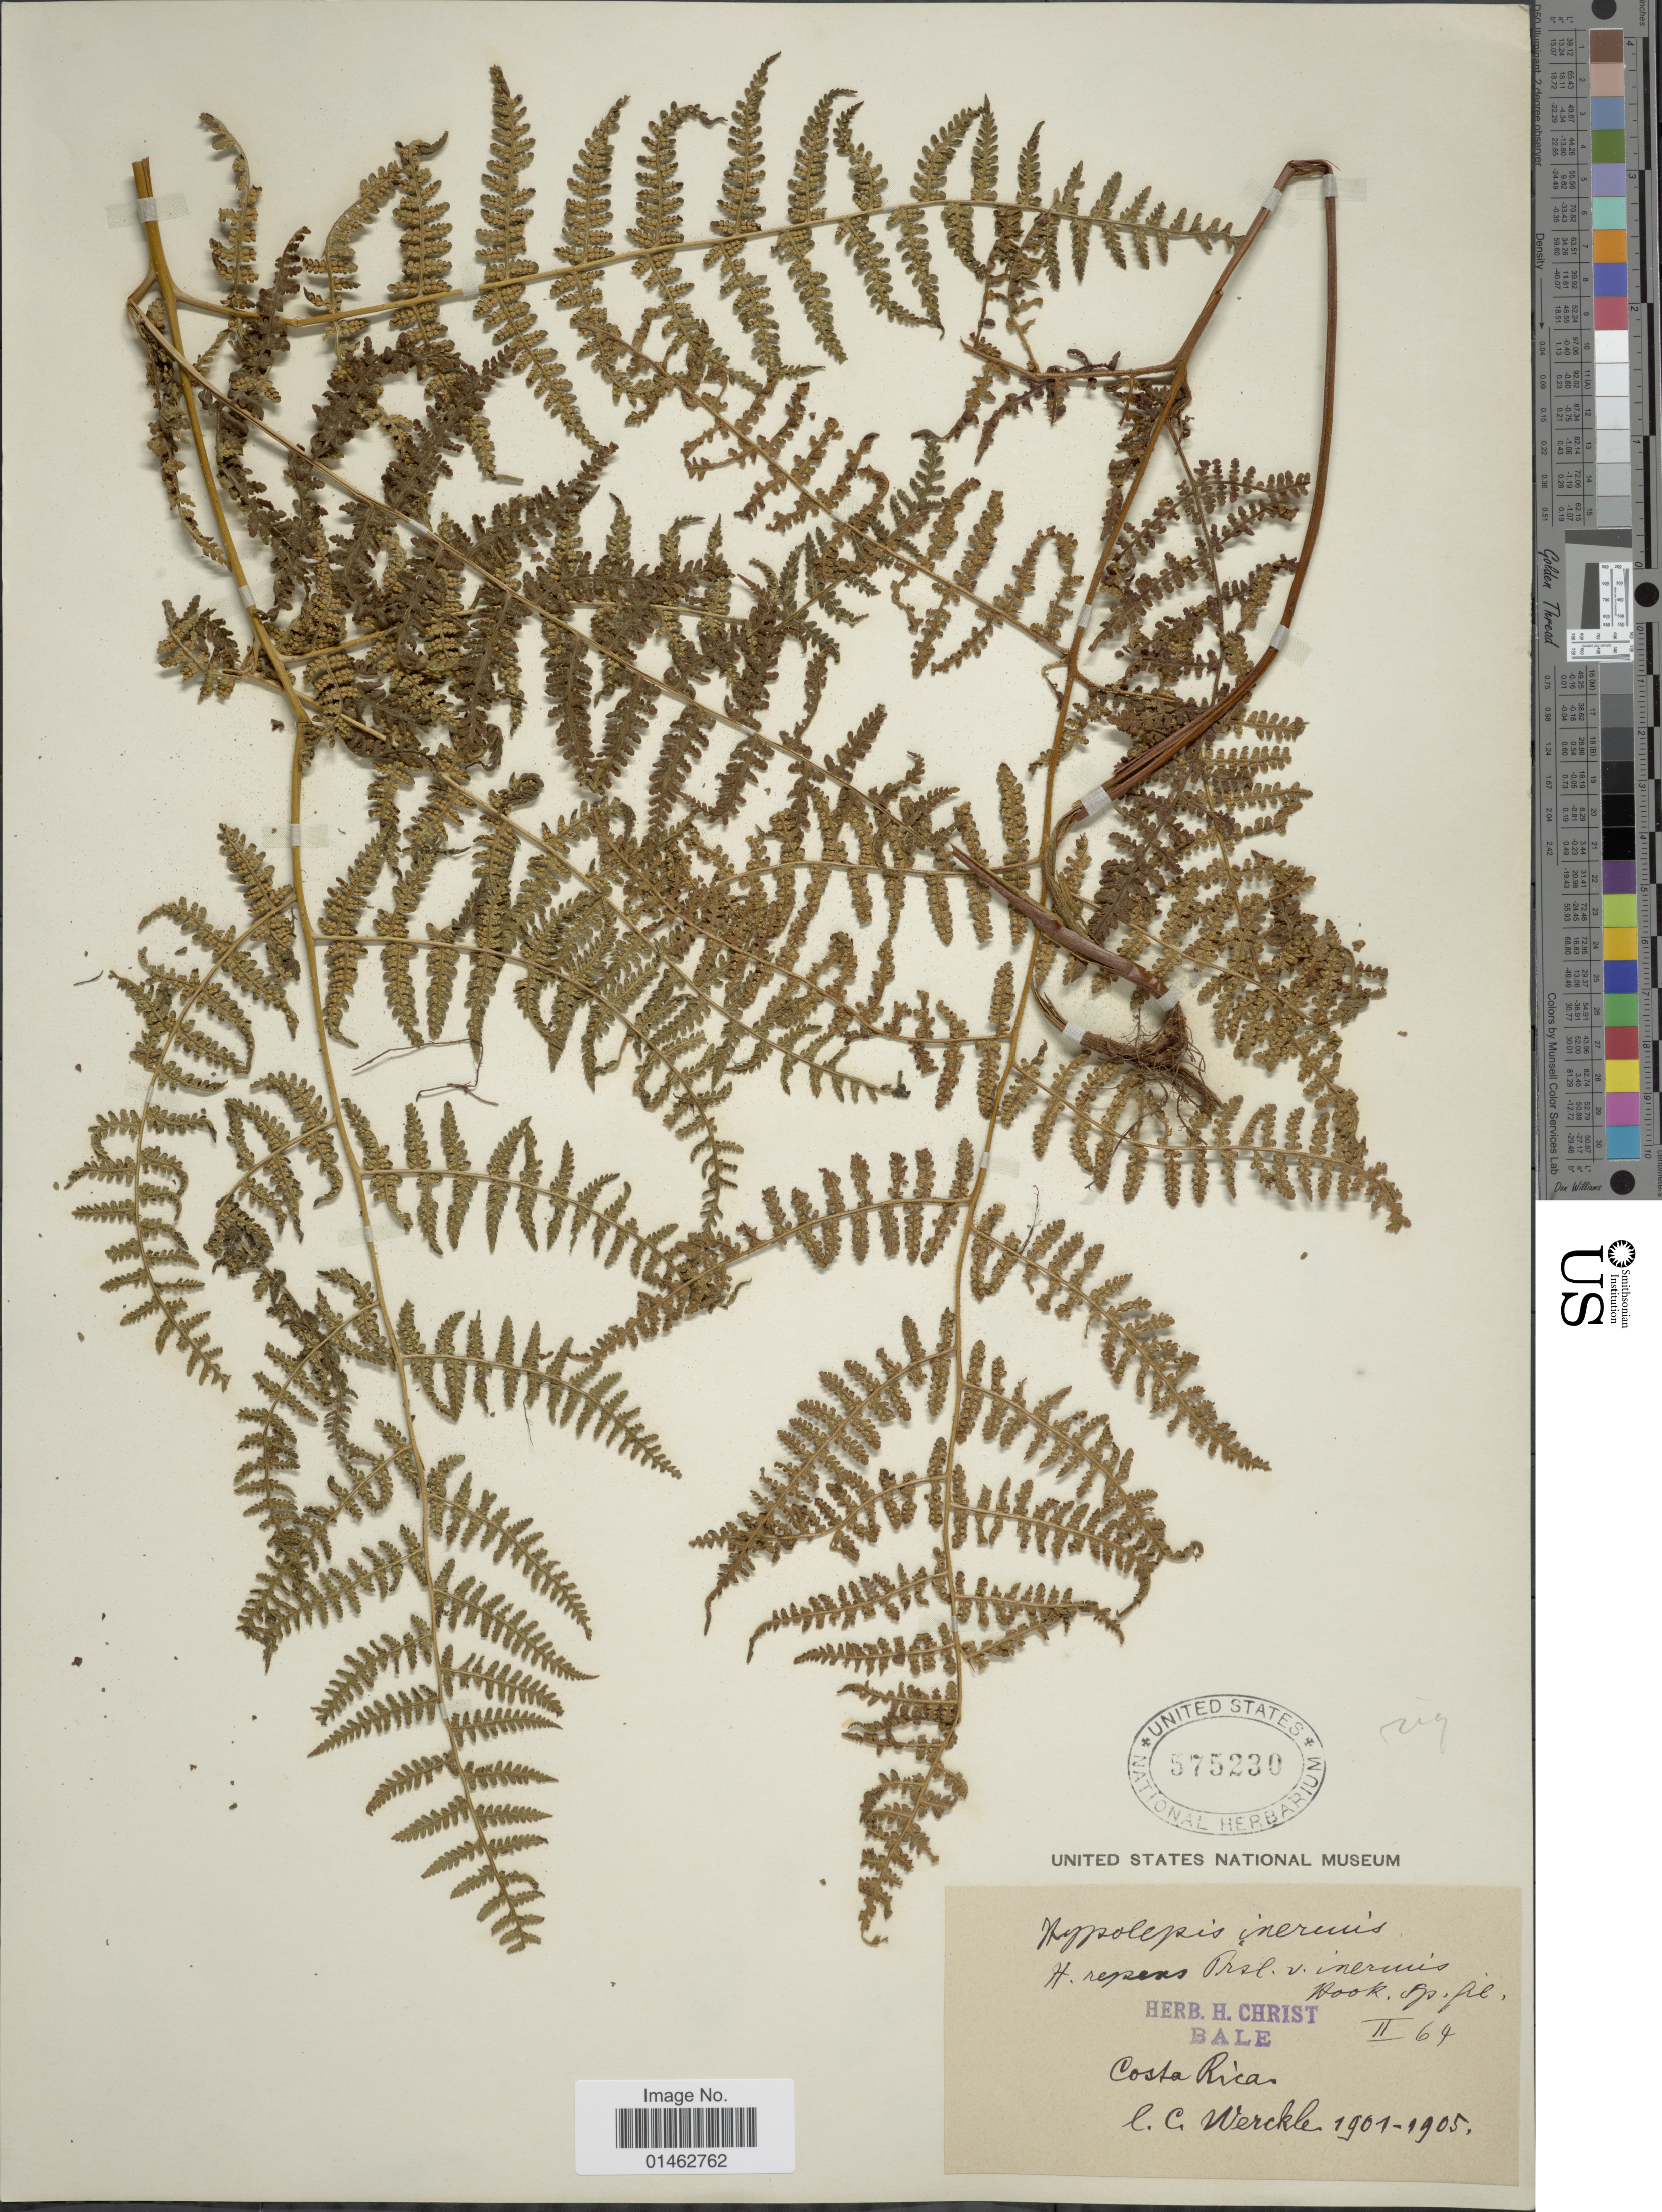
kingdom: Plantae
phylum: Tracheophyta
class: Polypodiopsida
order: Polypodiales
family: Dennstaedtiaceae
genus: Hypolepis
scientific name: Hypolepis rubiginosopilosula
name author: Lellinger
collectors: C. C Wercklé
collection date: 1901/1905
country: Costa Rica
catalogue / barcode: US 575230